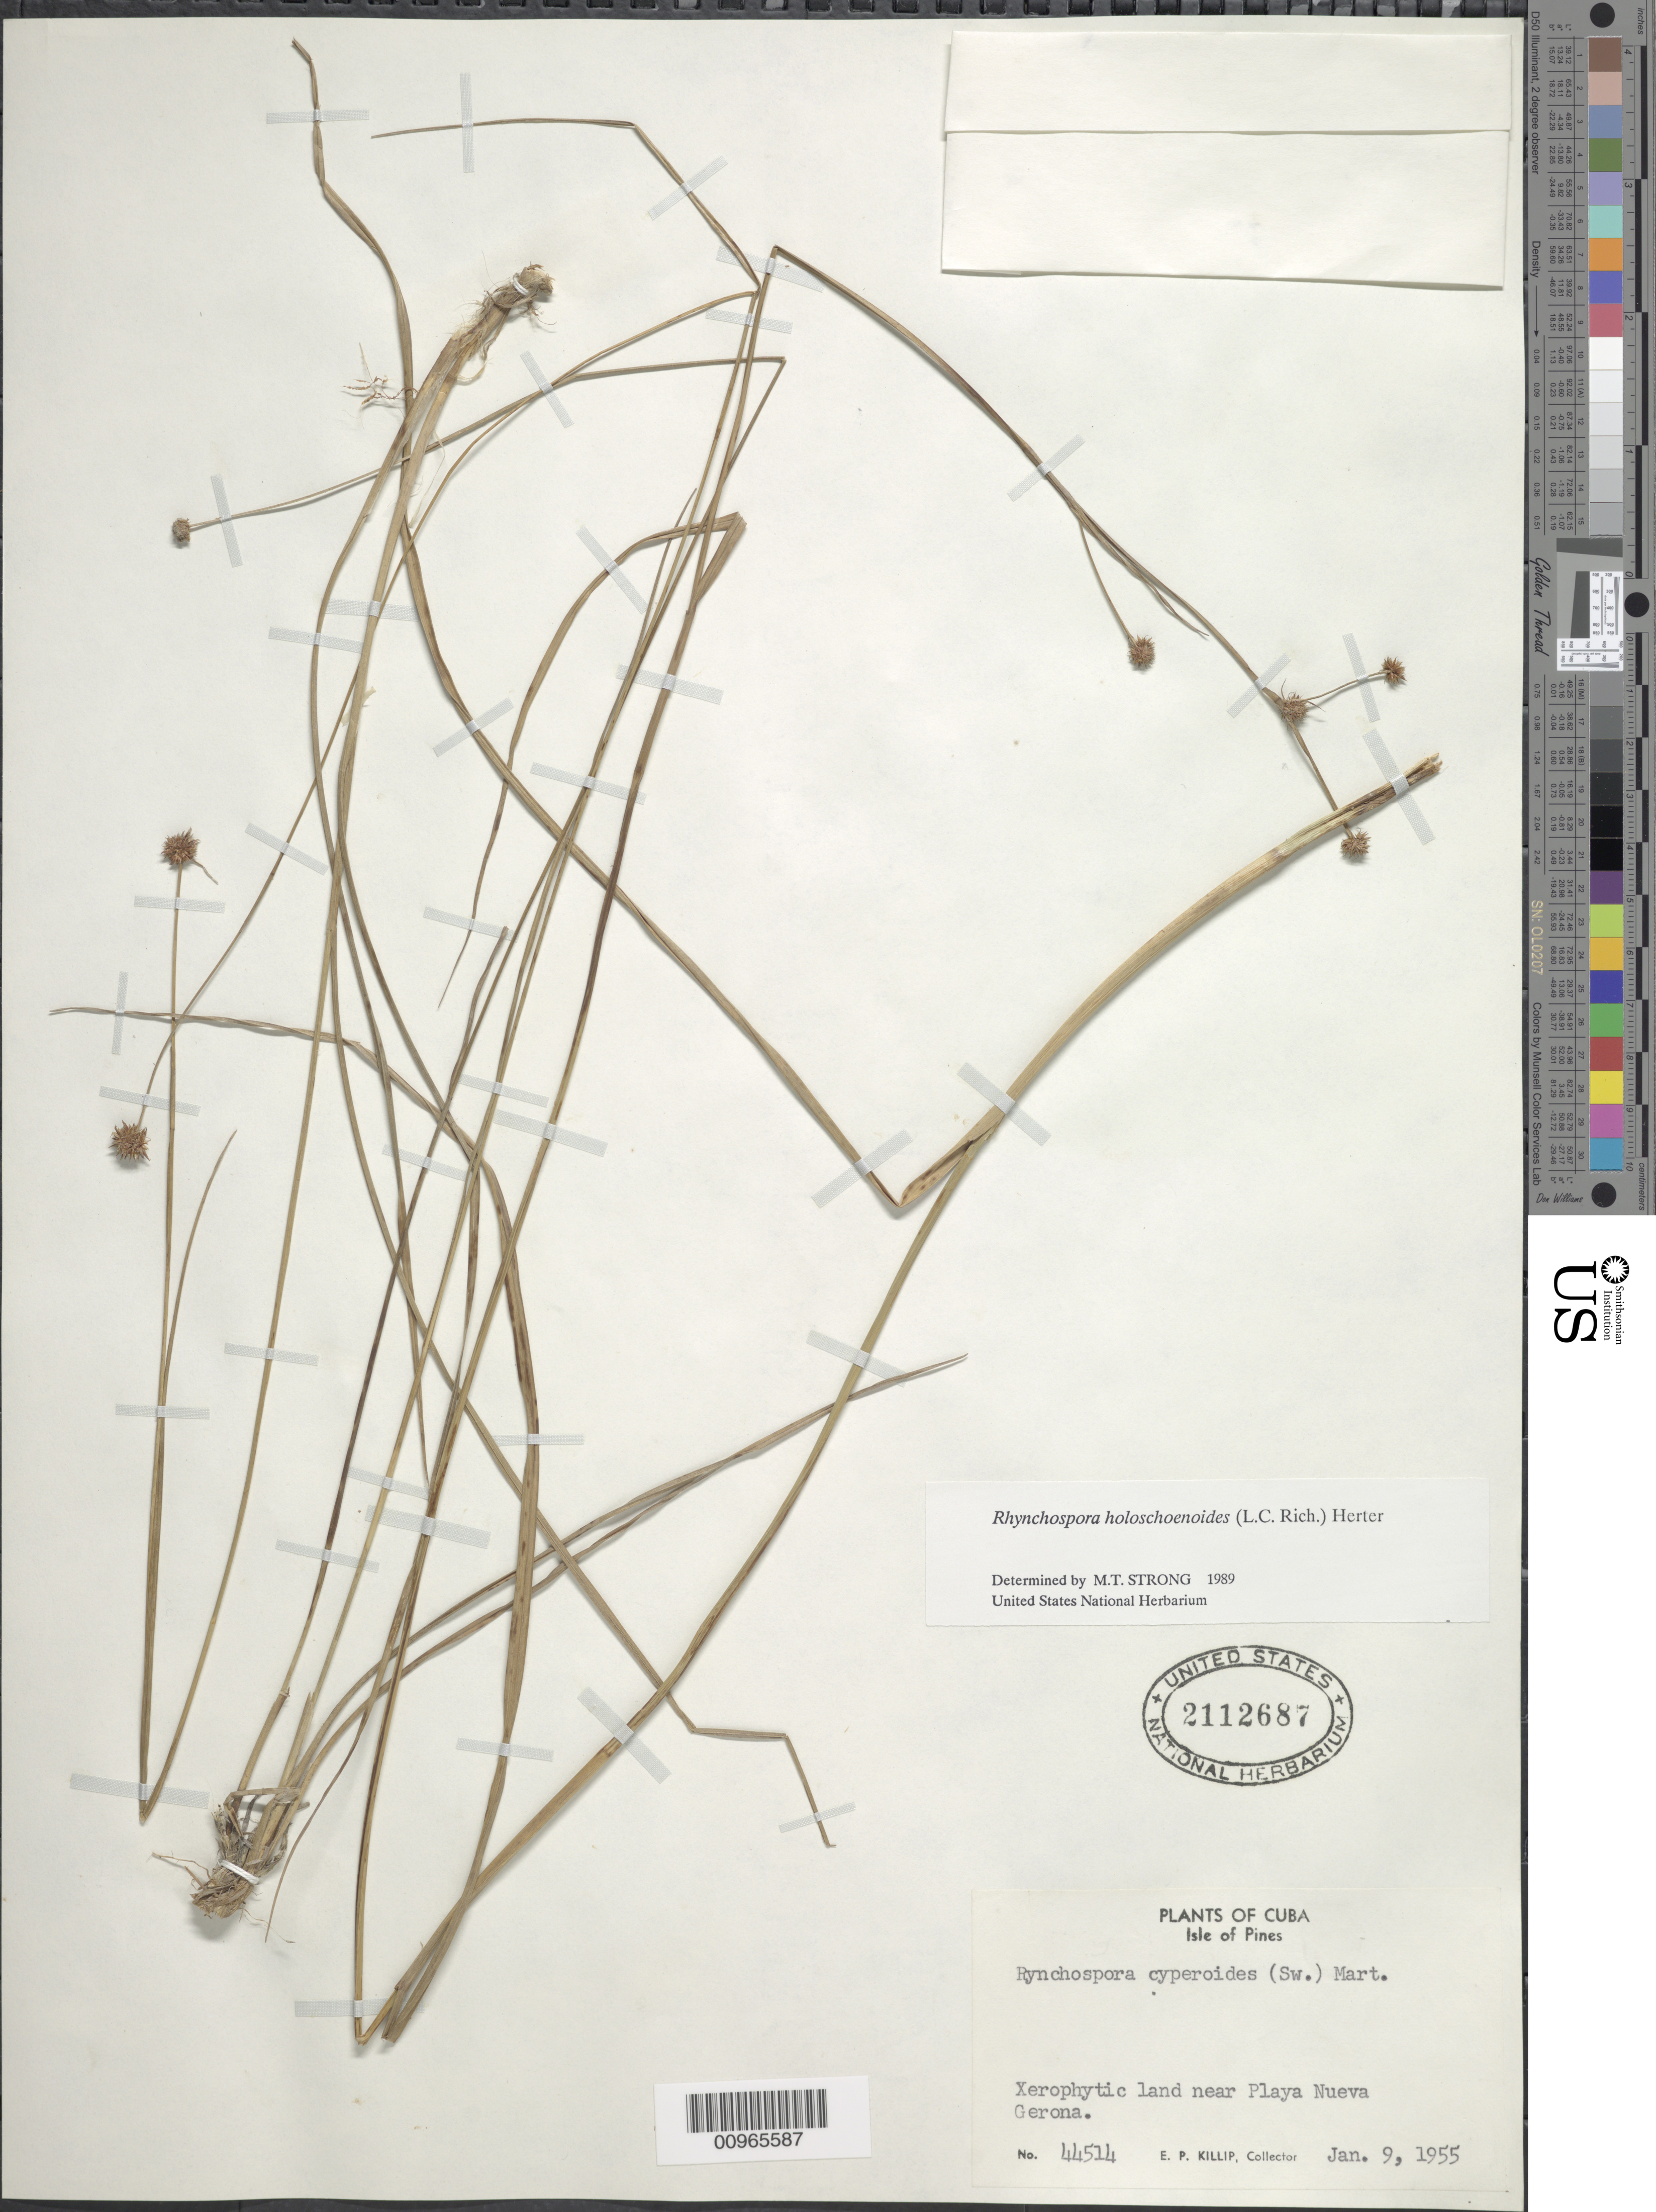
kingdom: Plantae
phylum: Tracheophyta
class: Liliopsida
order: Poales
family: Cyperaceae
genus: Rhynchospora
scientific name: Rhynchospora holoschoenoides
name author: (Rich.) Herter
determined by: Strong, M. T., (US), Smithsonian Institution - National Museum of Natural History (UNITED STATES)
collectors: E. P. Killip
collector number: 44514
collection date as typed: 09 Jan 1955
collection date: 1955-01-09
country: Cuba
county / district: Dry forest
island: Isla de la Juventud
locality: near Playa Nueva Gerona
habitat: Xerophytic land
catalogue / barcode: US 2112687